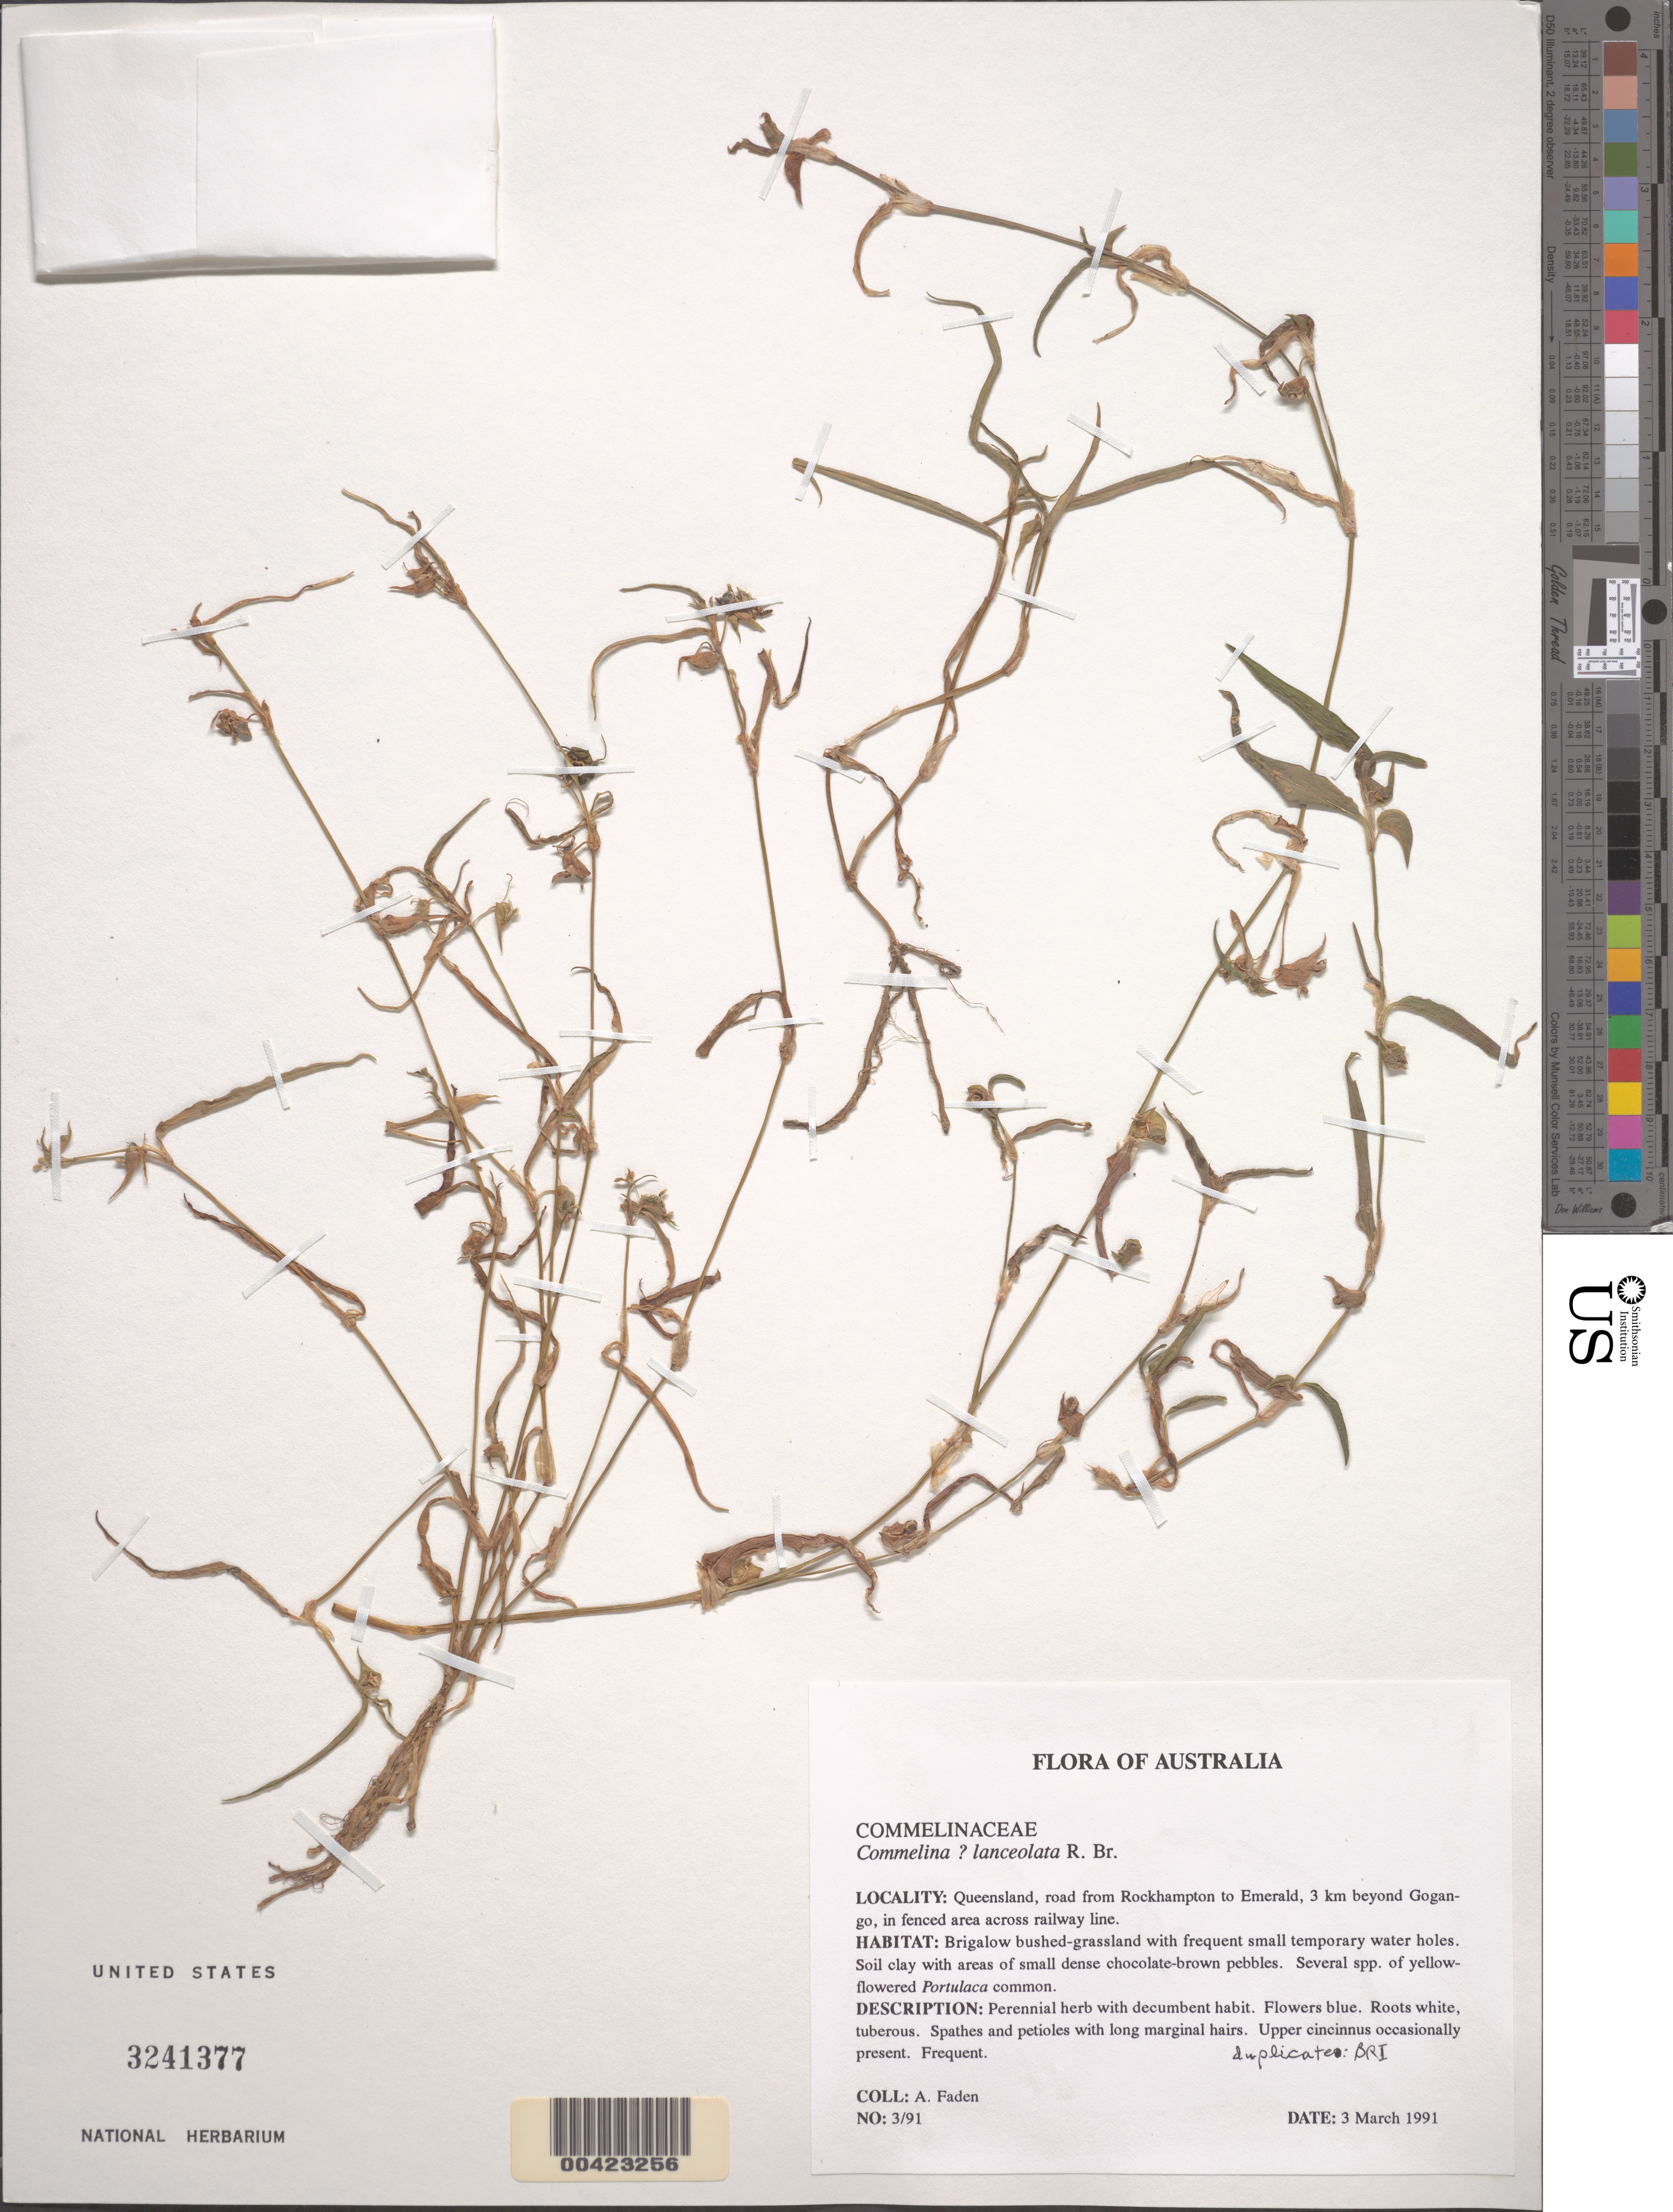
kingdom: Plantae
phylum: Tracheophyta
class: Liliopsida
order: Commelinales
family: Commelinaceae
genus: Commelina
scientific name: Commelina lanceolata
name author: R. Br.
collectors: A. J. Faden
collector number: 3/91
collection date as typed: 03 Mar 1991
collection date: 1991-03-03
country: Australia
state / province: Queensland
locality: Road from rockhampton to emerald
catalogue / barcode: US 3241377